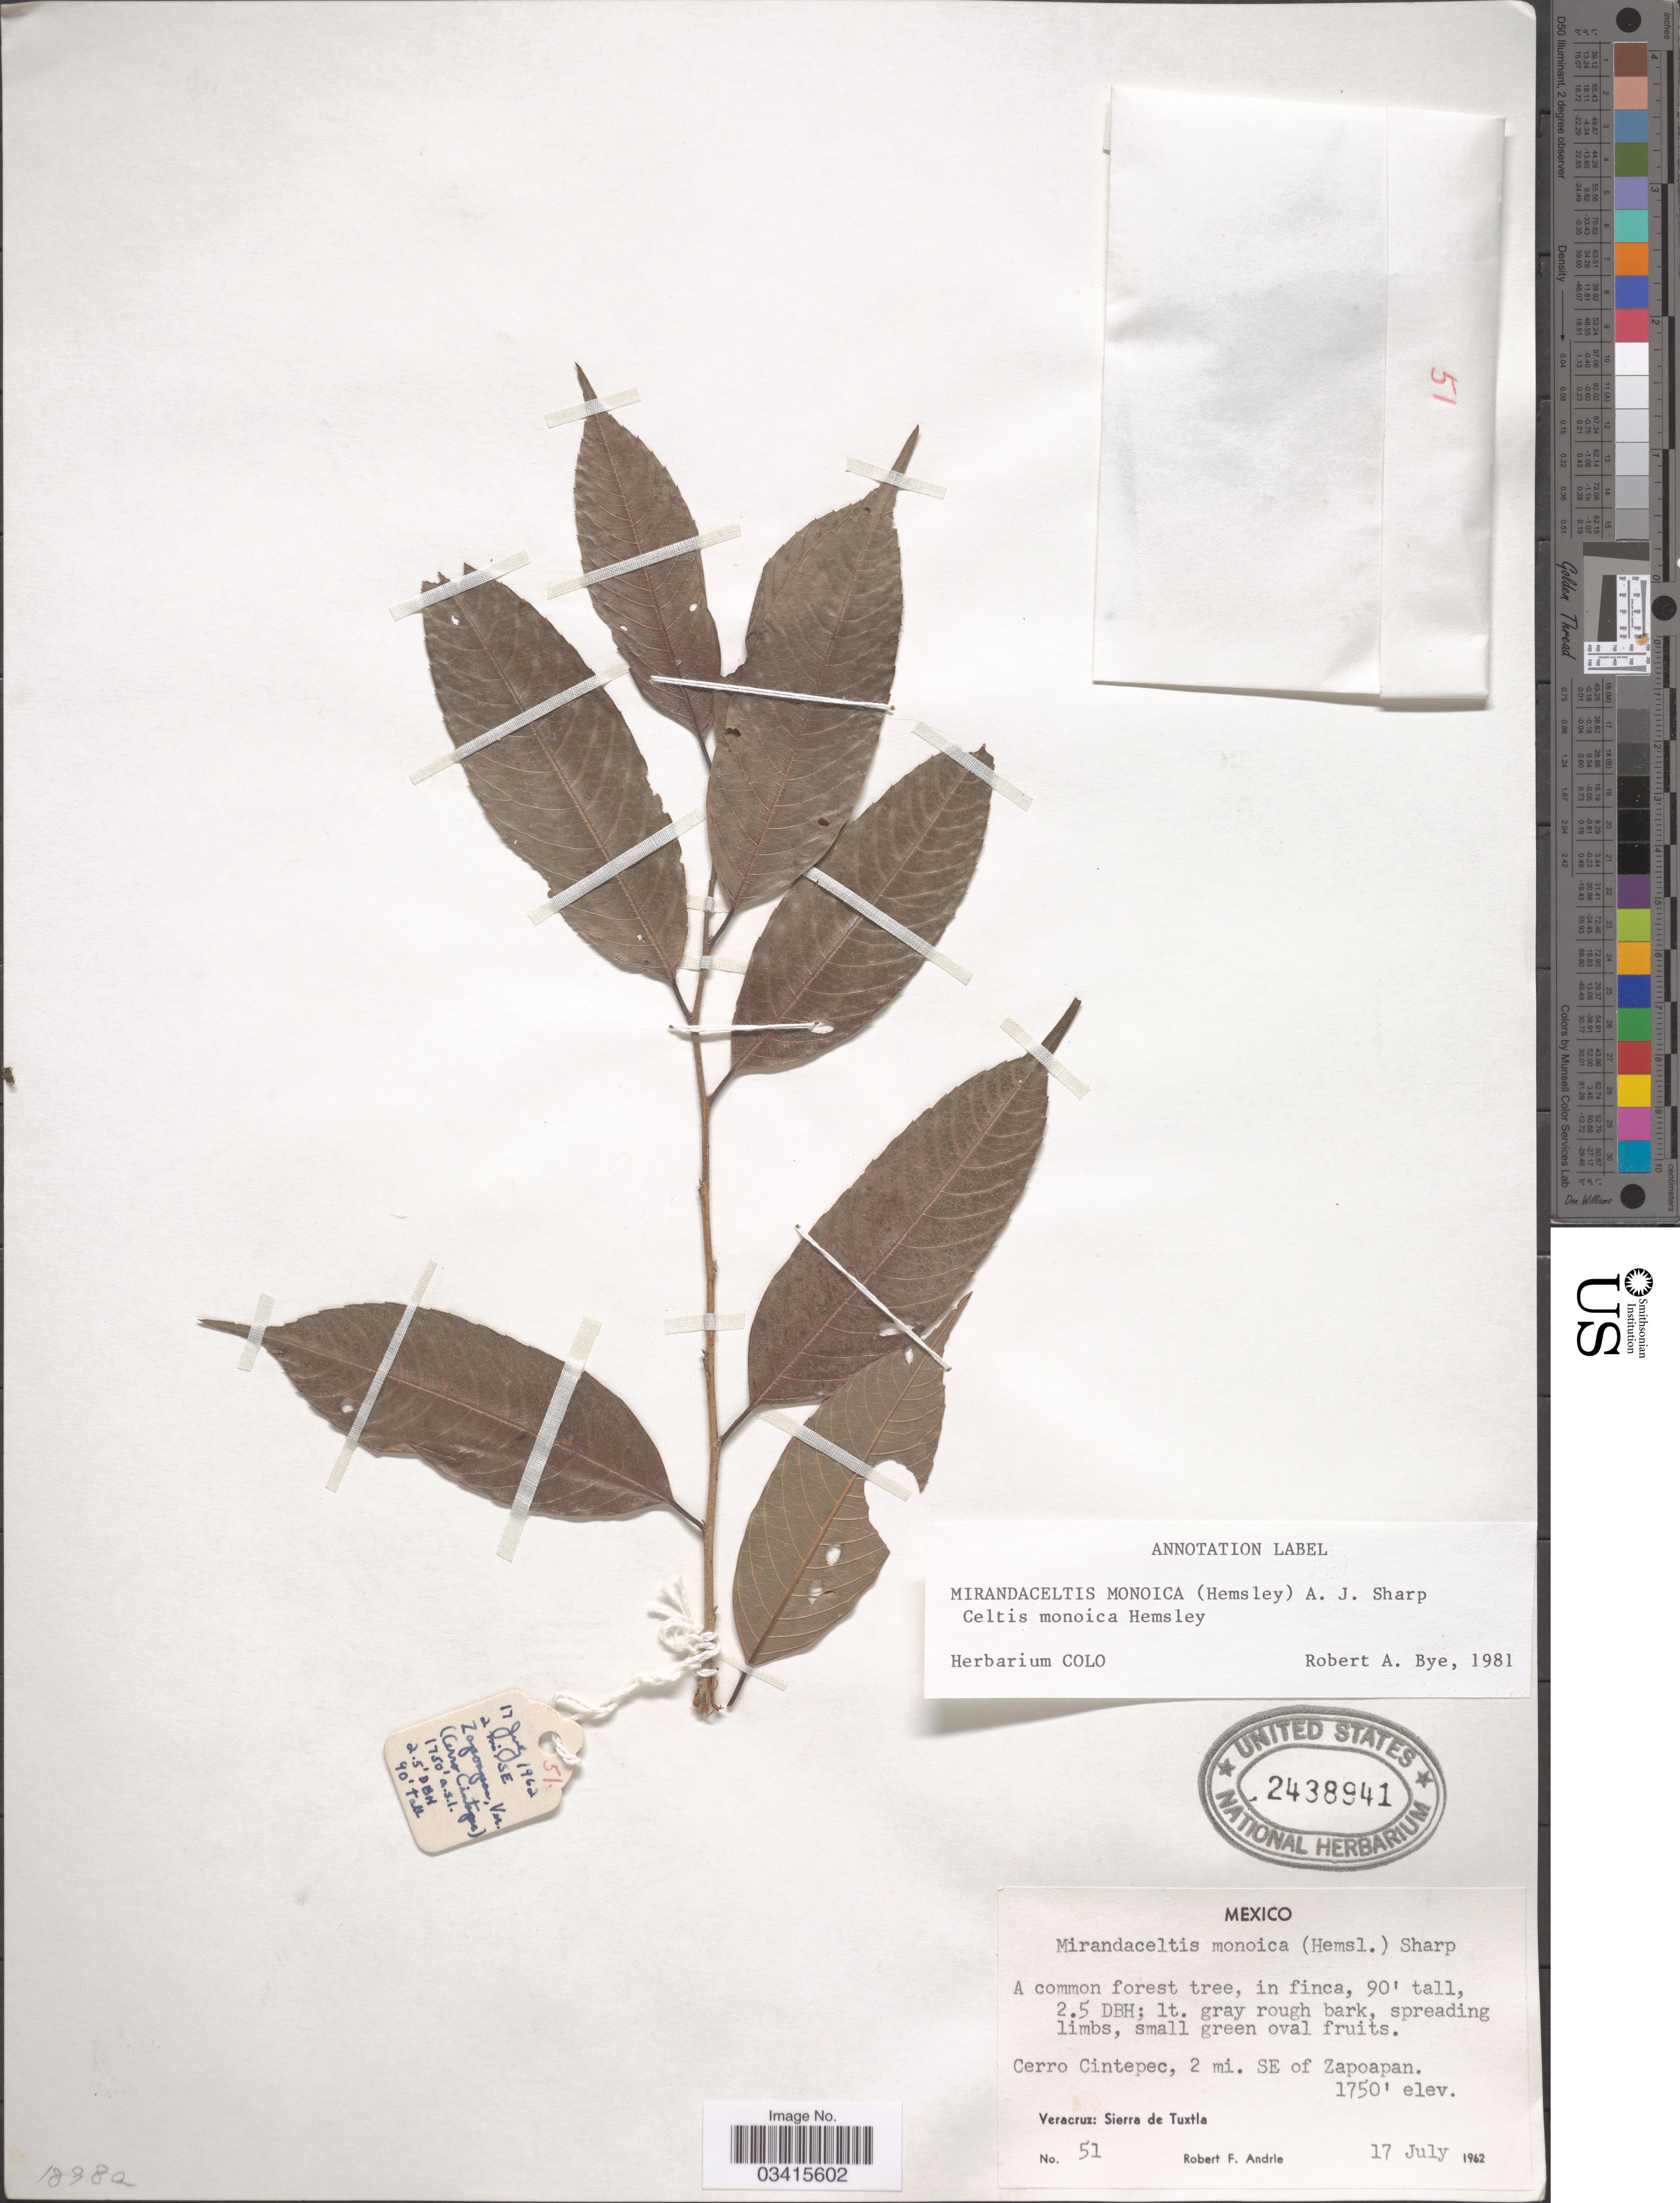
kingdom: Plantae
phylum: Tracheophyta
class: Magnoliopsida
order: Rosales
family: Cannabaceae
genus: Aphananthe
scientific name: Aphananthe monoica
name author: (Hemsl.) J.-F. Leroy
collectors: R. Andrle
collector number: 51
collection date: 1962-07-17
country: Mexico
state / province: Veracruz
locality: Cerro Cintepec, 2 mi. SE of Zapoapan. Veracruz: Sierra de Tuxtla.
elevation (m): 533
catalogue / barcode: US 2438941